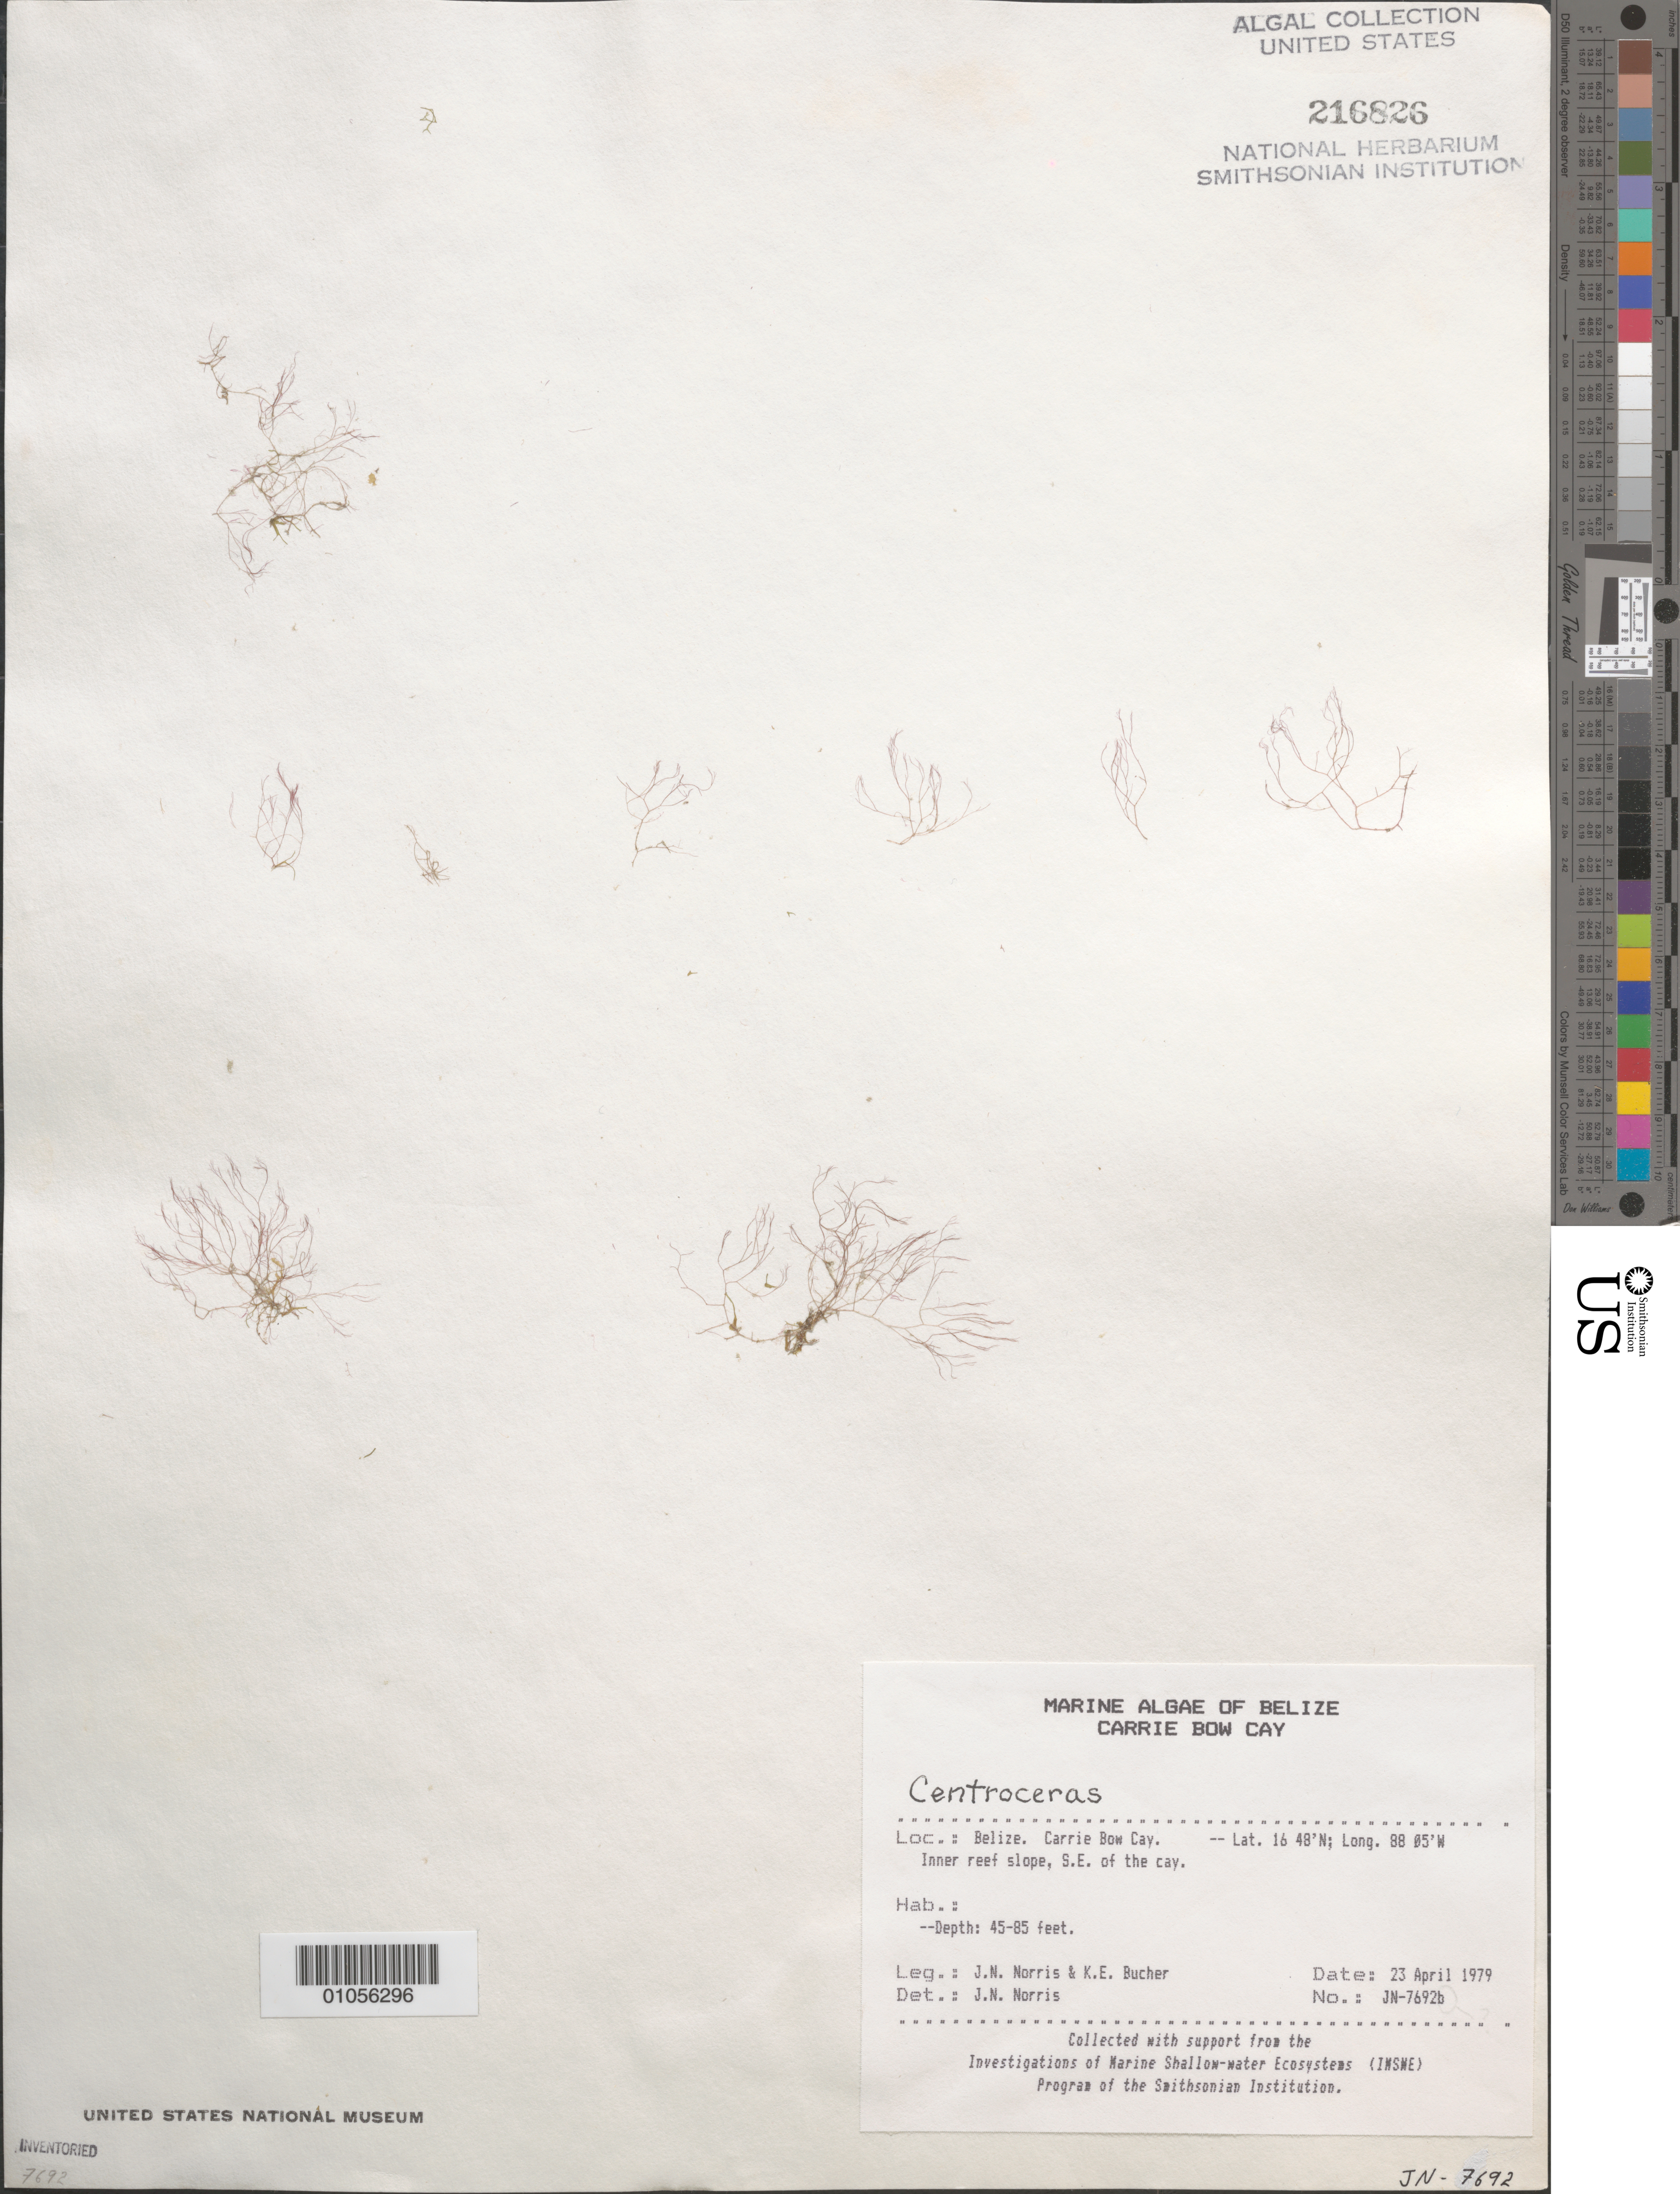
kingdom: Plantae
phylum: Rhodophyta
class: Florideophyceae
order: Ceramiales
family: Ceramiaceae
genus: Centroceras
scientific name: Centroceras sp.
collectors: J. N. Norris & K. E. Bucher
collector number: JN-7692B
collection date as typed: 23 Apr 1979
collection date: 1979-04-23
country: Belize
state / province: Stann Creek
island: Carrie Bow Cay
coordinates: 16 48'N, 88 05'W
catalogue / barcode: US 216826